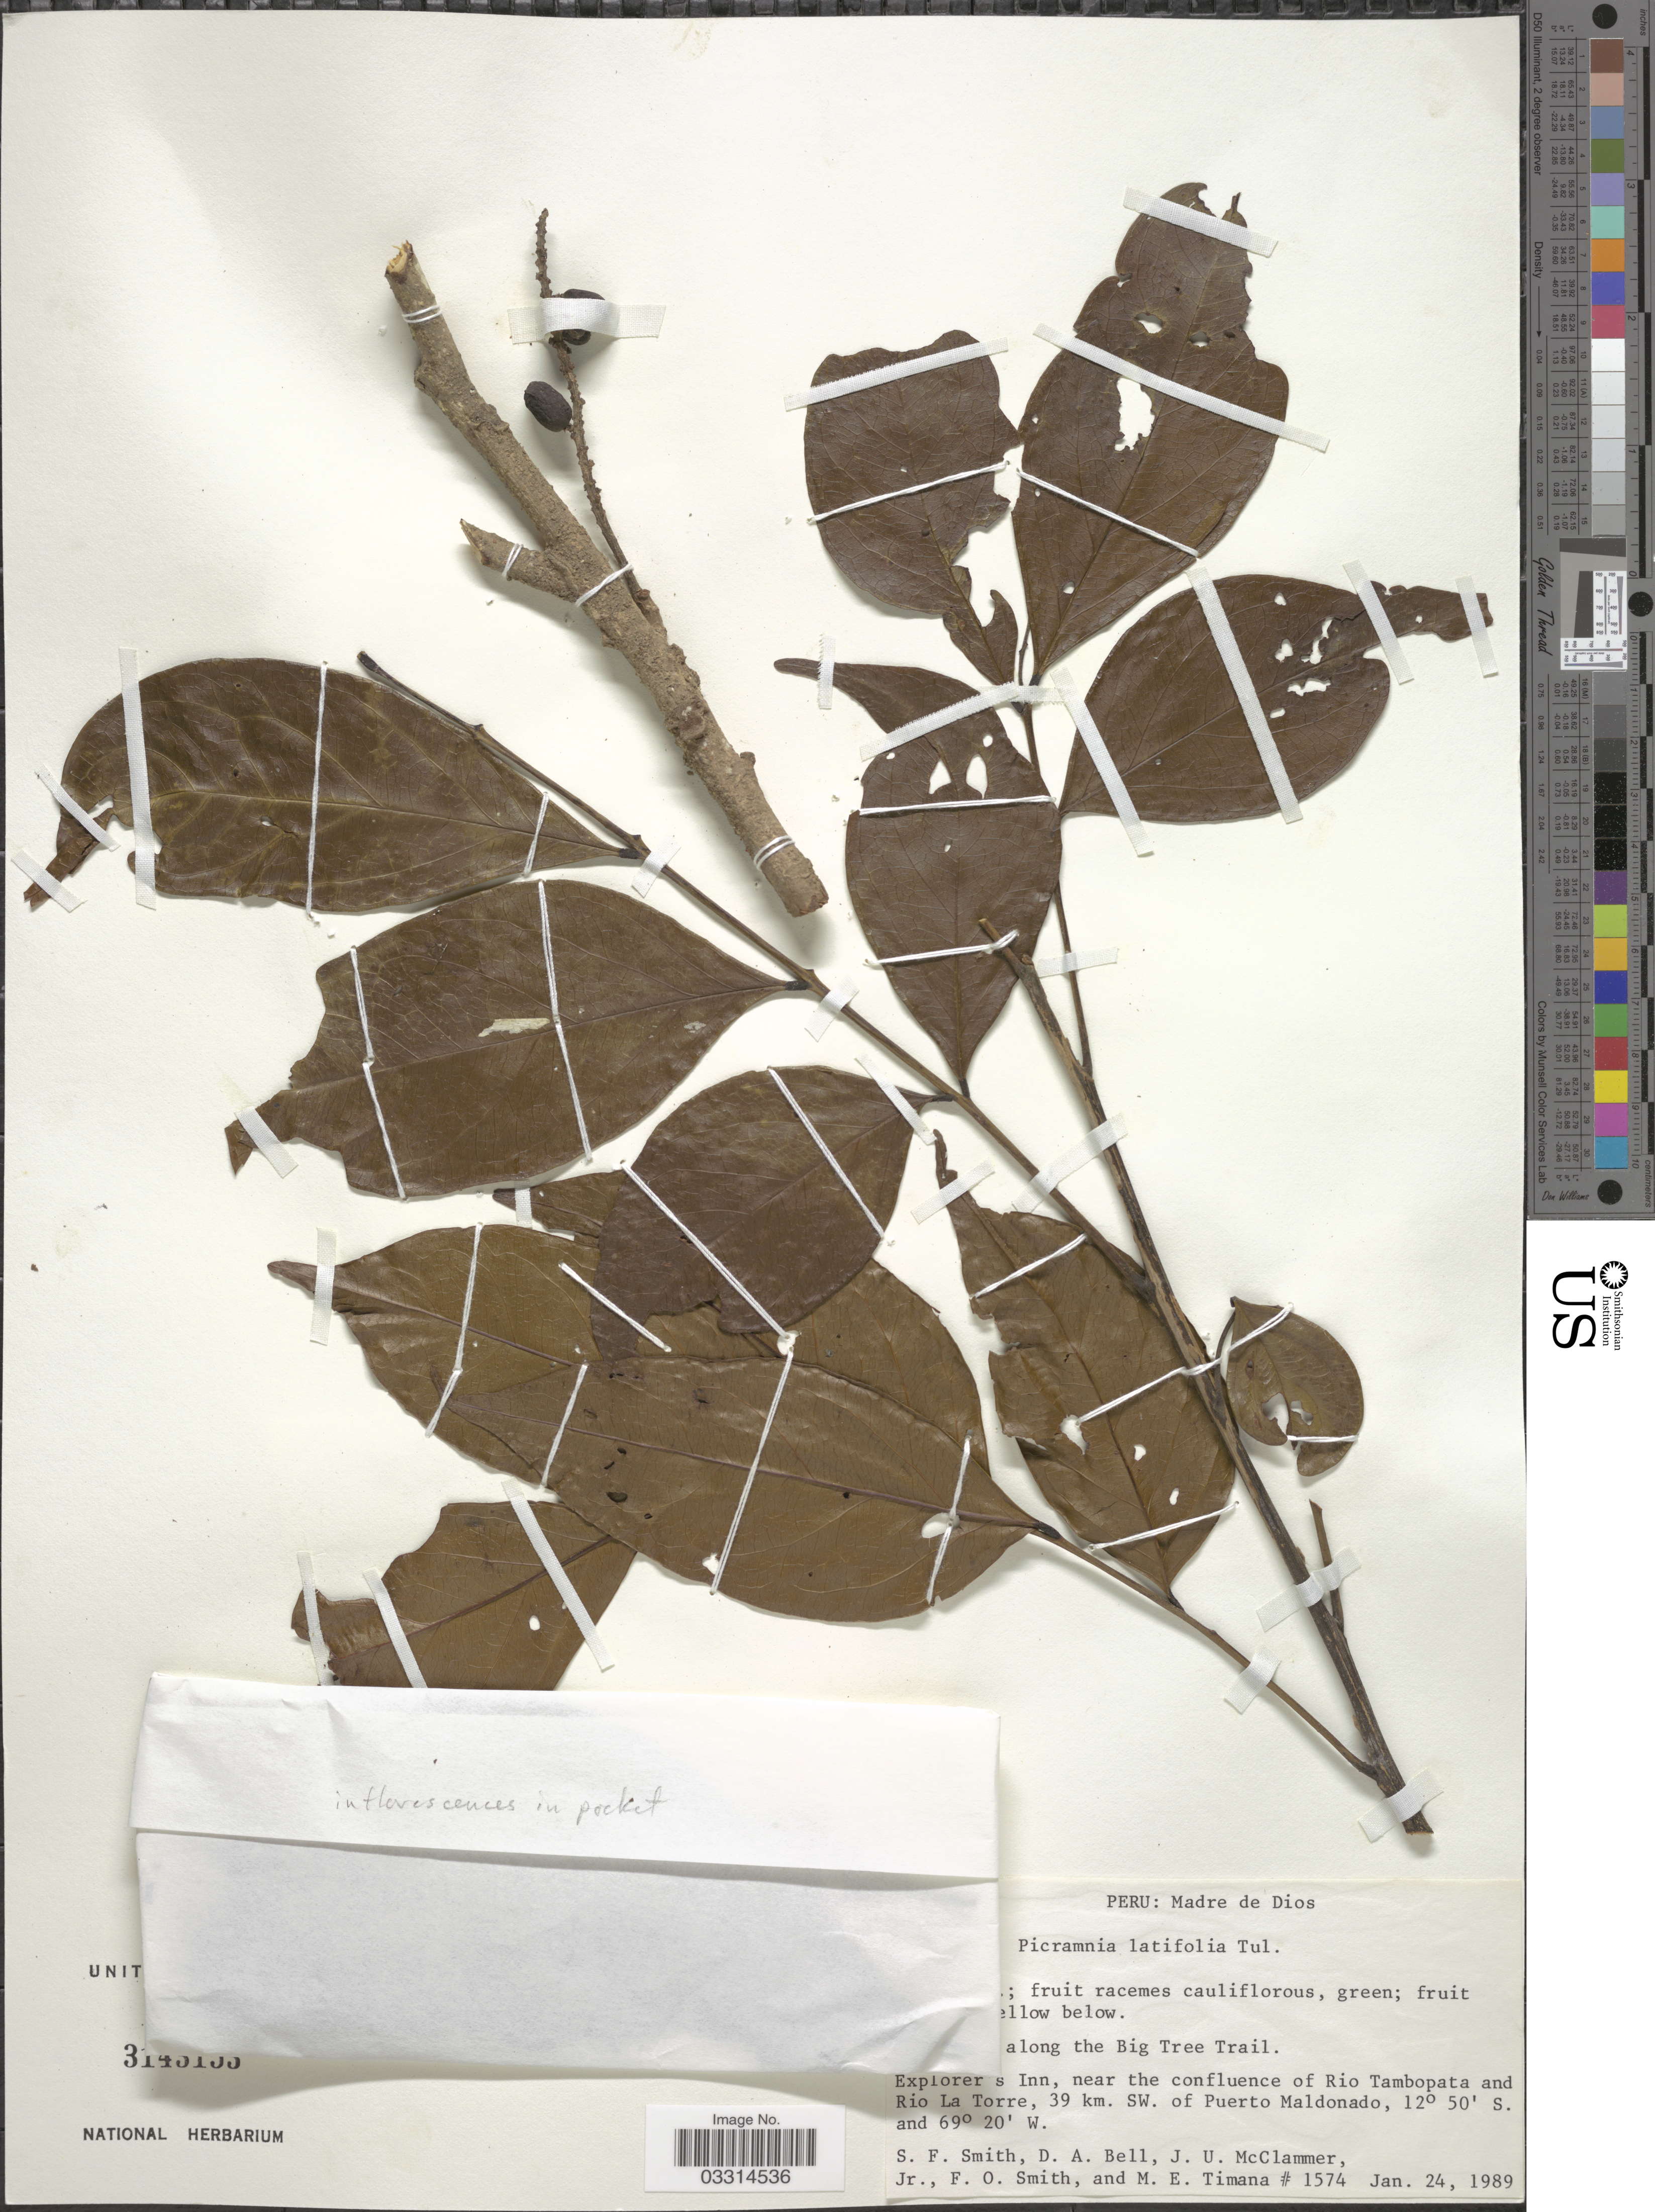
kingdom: Plantae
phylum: Tracheophyta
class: Magnoliopsida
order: Picramniales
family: Picramniaceae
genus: Picramnia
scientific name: Picramnia latifolia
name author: Tul.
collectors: S.F. Smith, D. A. Bell, J. McClammer Jr. & F. Smith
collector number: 1574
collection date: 1989-01-24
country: Peru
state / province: Madre de Dios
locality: Along the Big Tree Trail. Explorer's Inn, near the confluence of Rio Tambopata and Rio La Torre, 30 km. SW. of Puerto Maldonado.